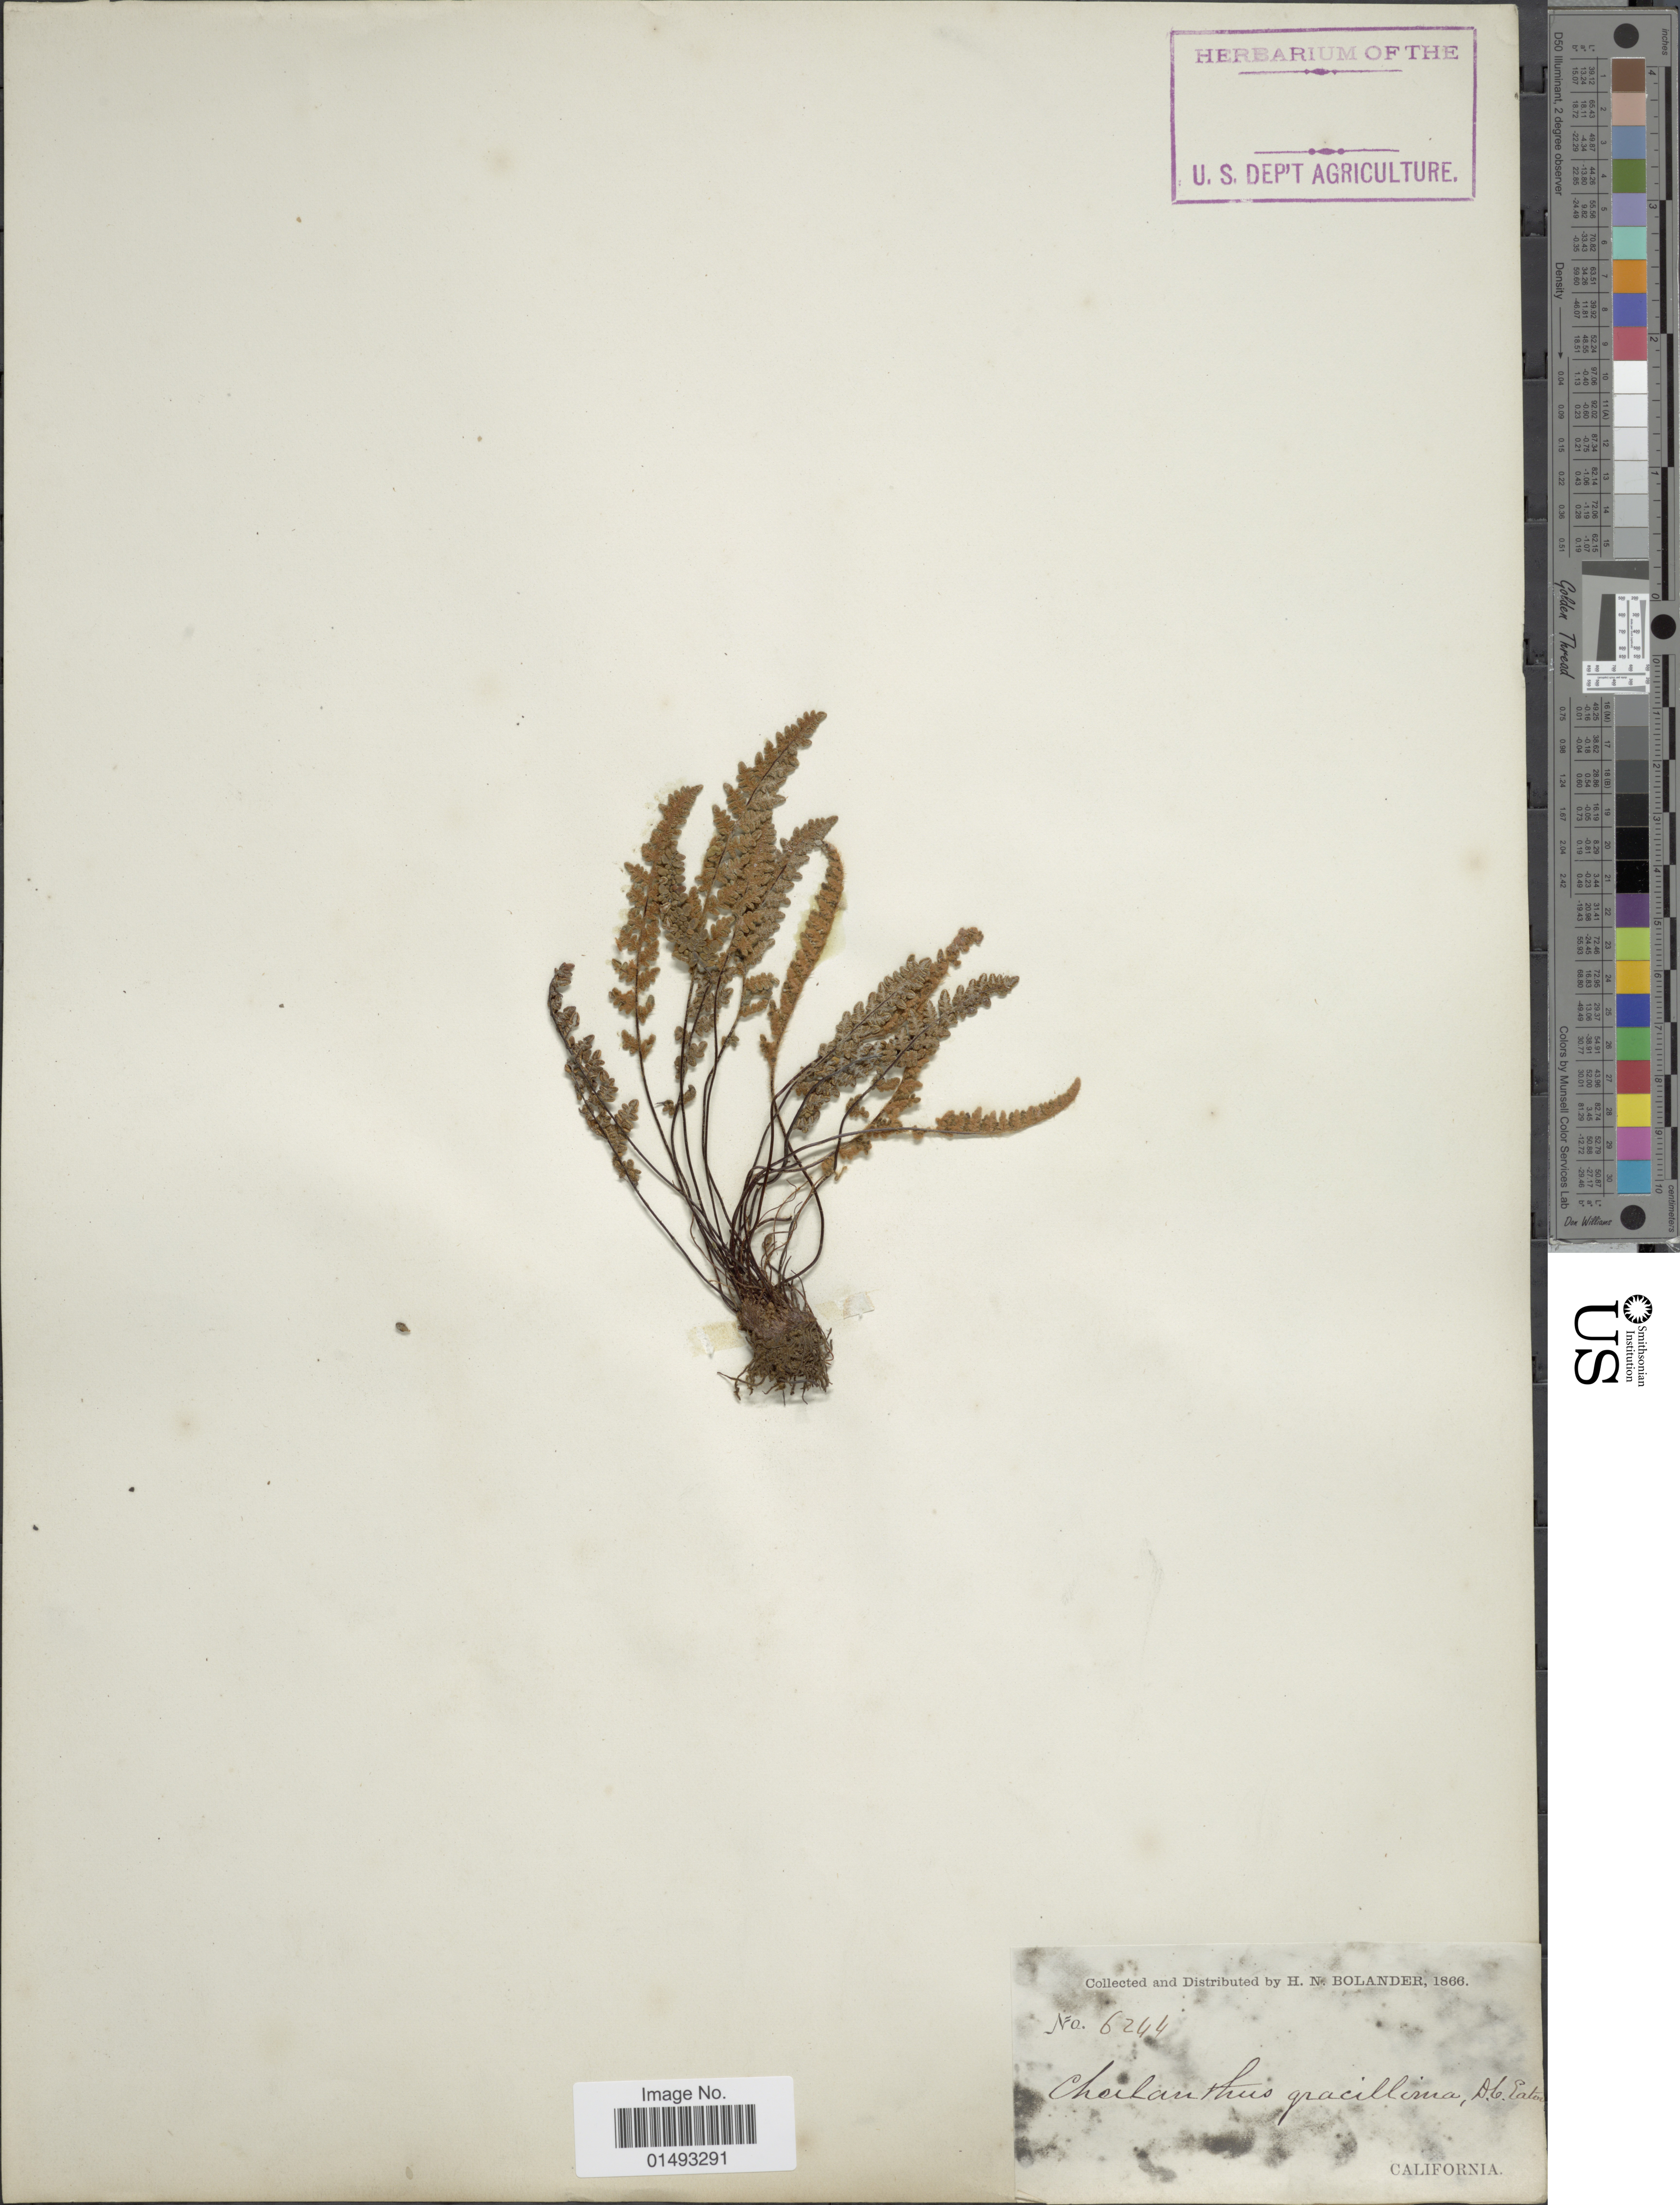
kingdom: Plantae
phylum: Tracheophyta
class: Polypodiopsida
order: Polypodiales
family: Pteridaceae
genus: Myriopteris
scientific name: Myriopteris gracillima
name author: (D.C. Eaton) J. Sm.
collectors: H. Bolander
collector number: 6244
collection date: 1866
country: United States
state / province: California